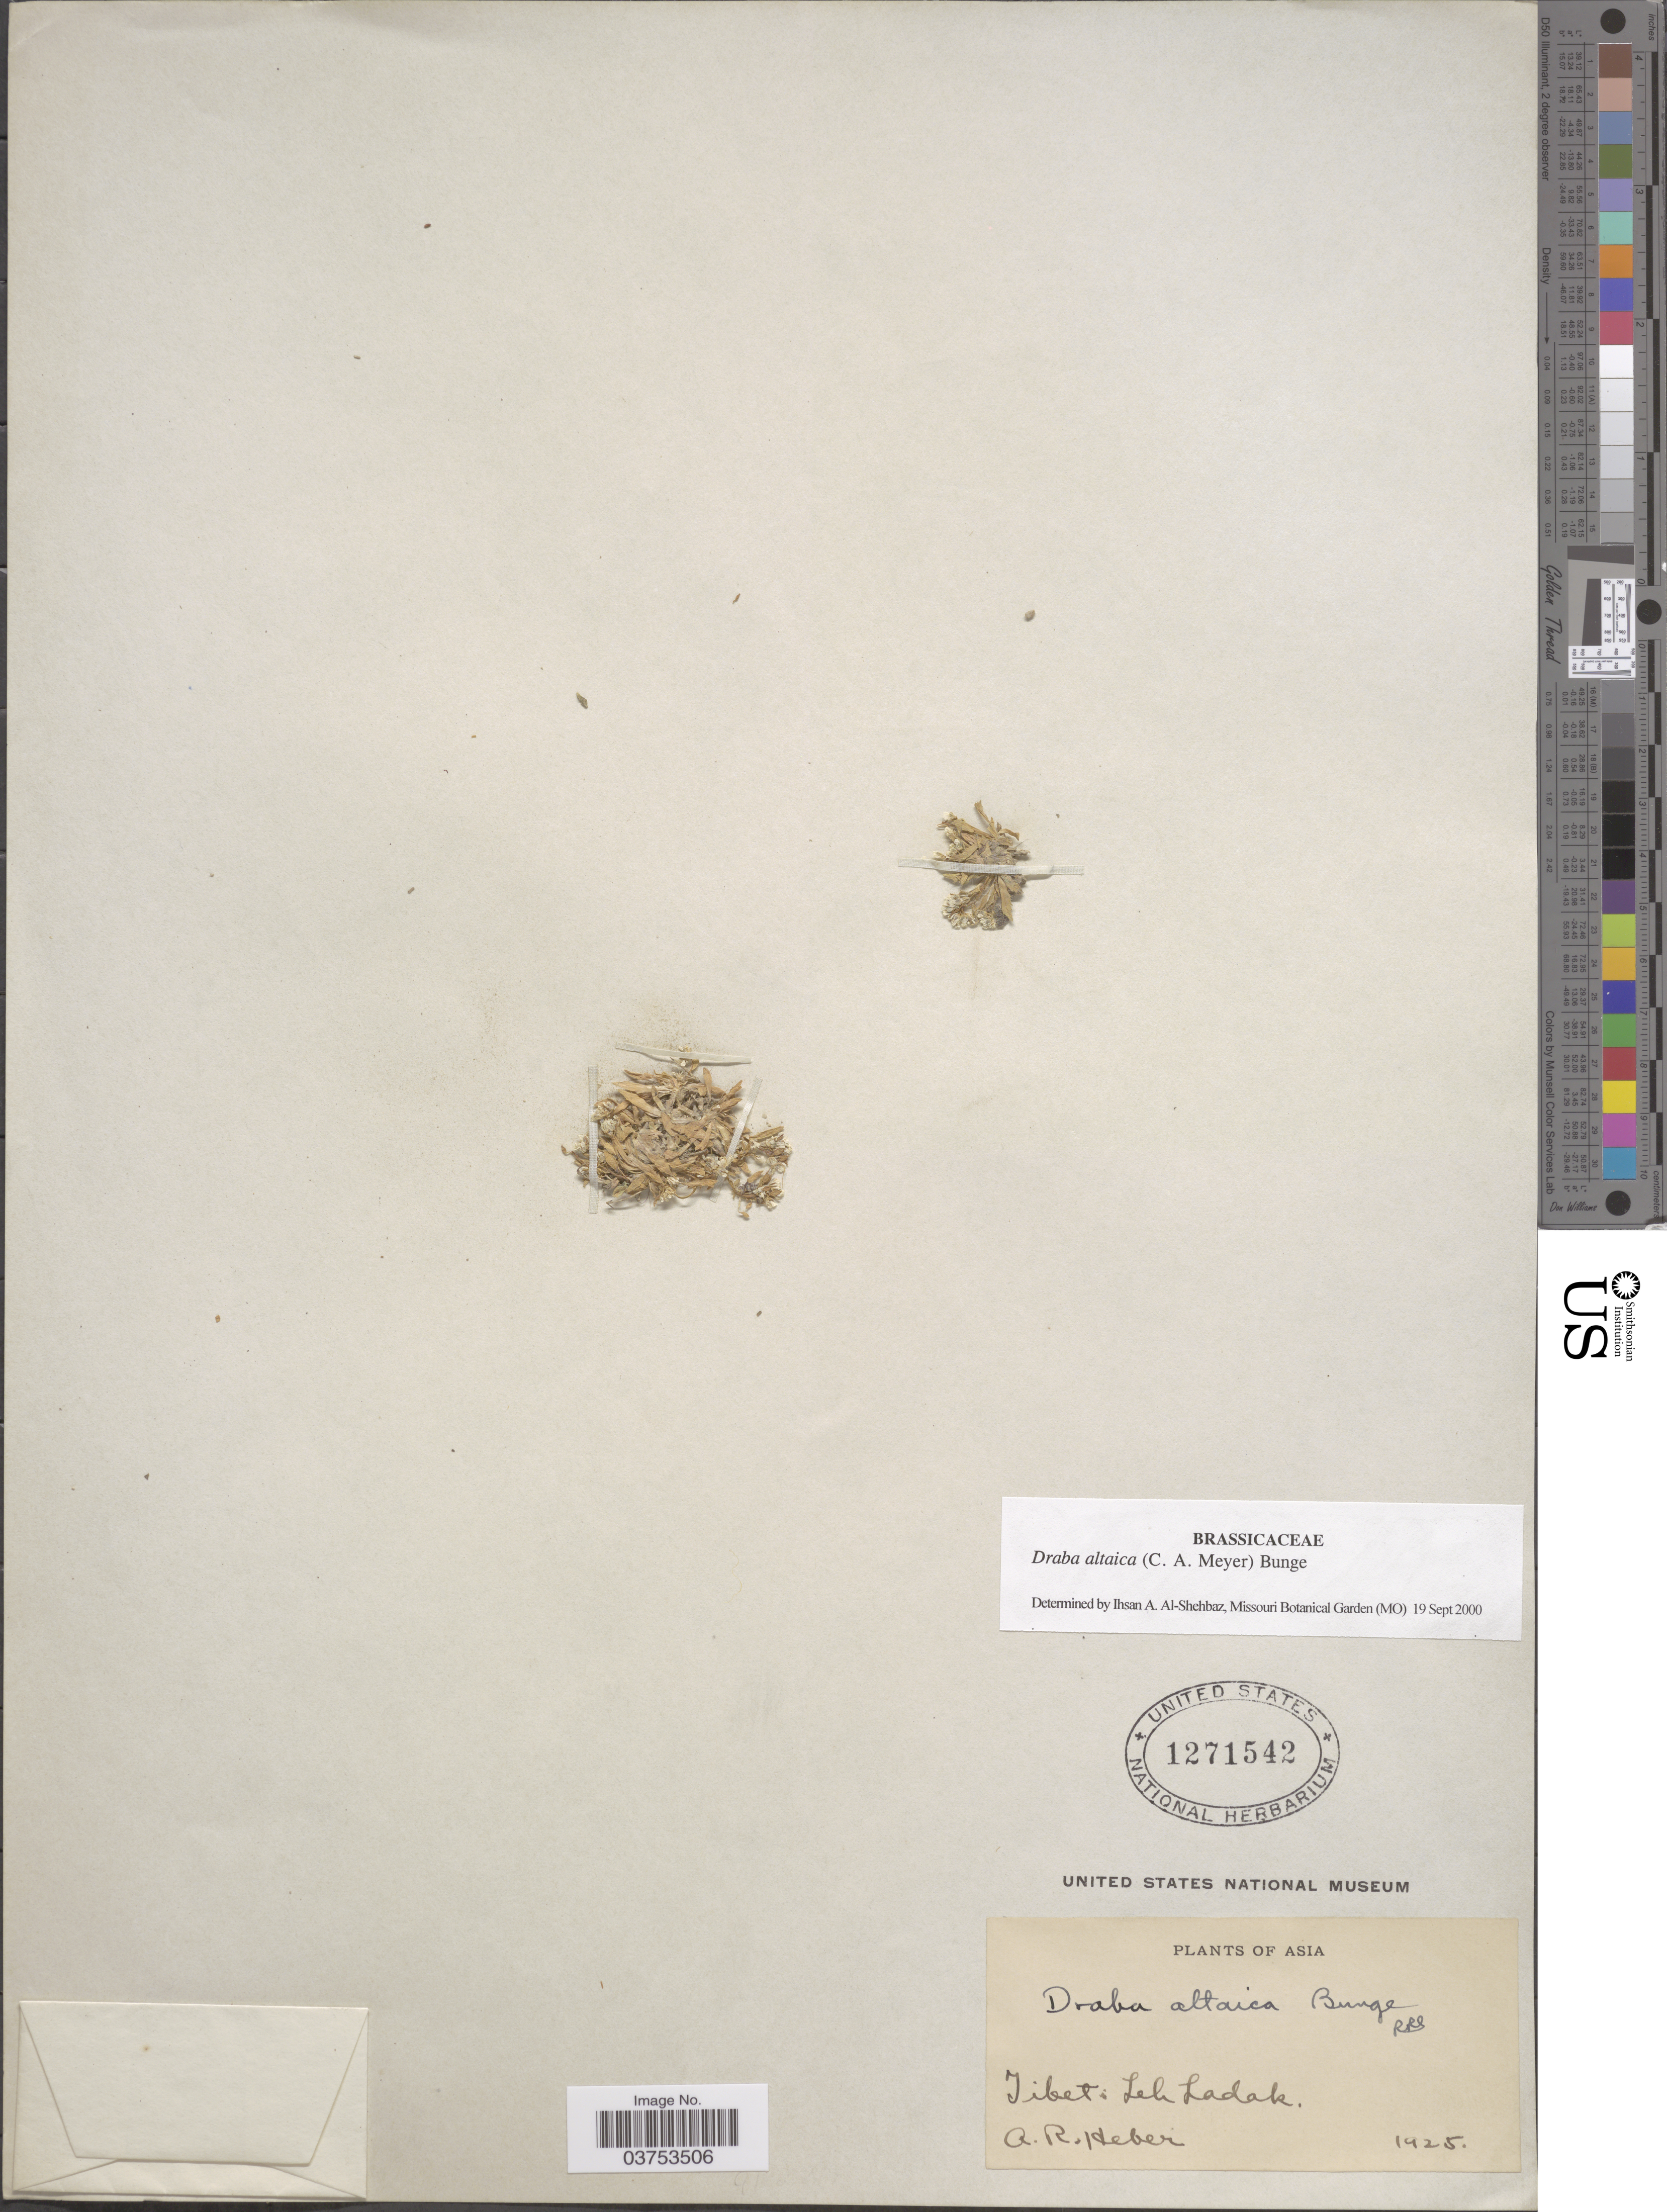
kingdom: Plantae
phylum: Tracheophyta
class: Magnoliopsida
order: Brassicales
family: Brassicaceae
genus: Draba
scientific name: Draba altaica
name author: (C.A. Mey.) Bunge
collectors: A. Heber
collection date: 1925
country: India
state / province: Ladakh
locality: Asia. Tibet. Leh Ladak.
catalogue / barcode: US 1271542